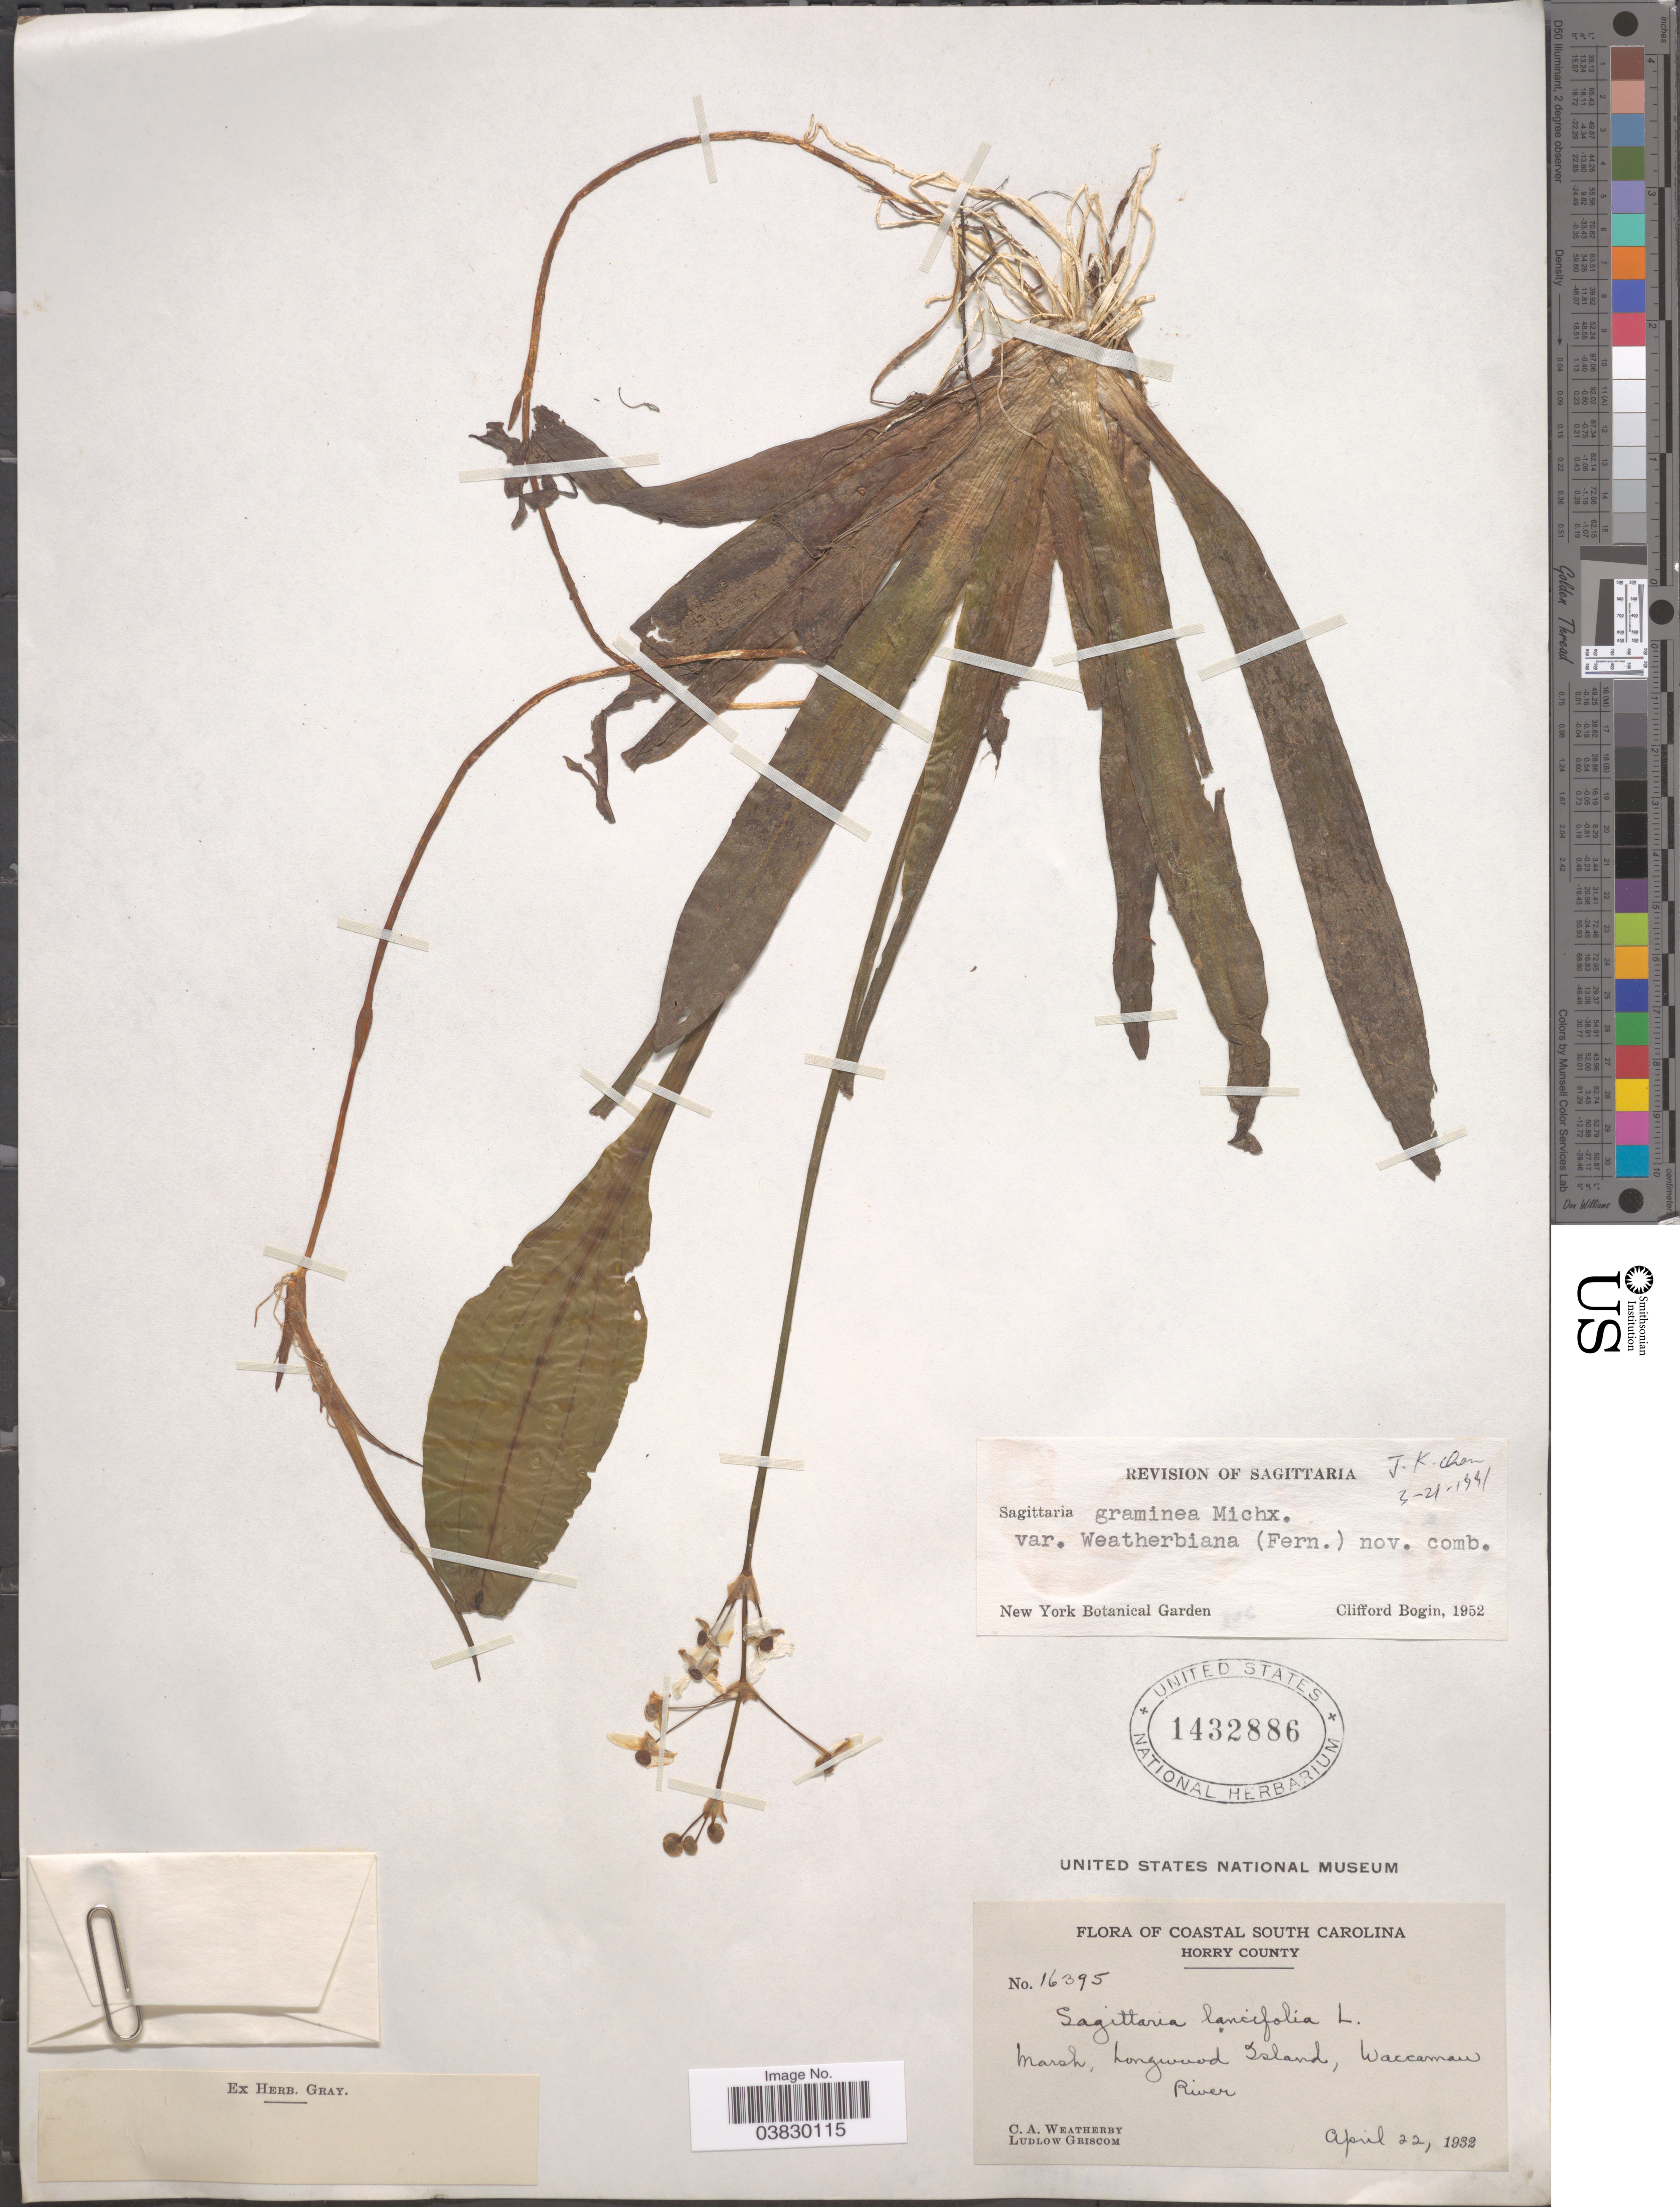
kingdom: Plantae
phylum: Tracheophyta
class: Liliopsida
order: Alismatales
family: Alismataceae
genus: Sagittaria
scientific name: Sagittaria graminea var. weatherbiana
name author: (Fernald) Bogin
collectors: C. A. Weatherby & L. Griscom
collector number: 16395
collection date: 1932-04-22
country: United States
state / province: South Carolina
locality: Coastal South Carolina. Horry County. Longwood Island, Waccamaw River.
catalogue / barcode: US 1432886